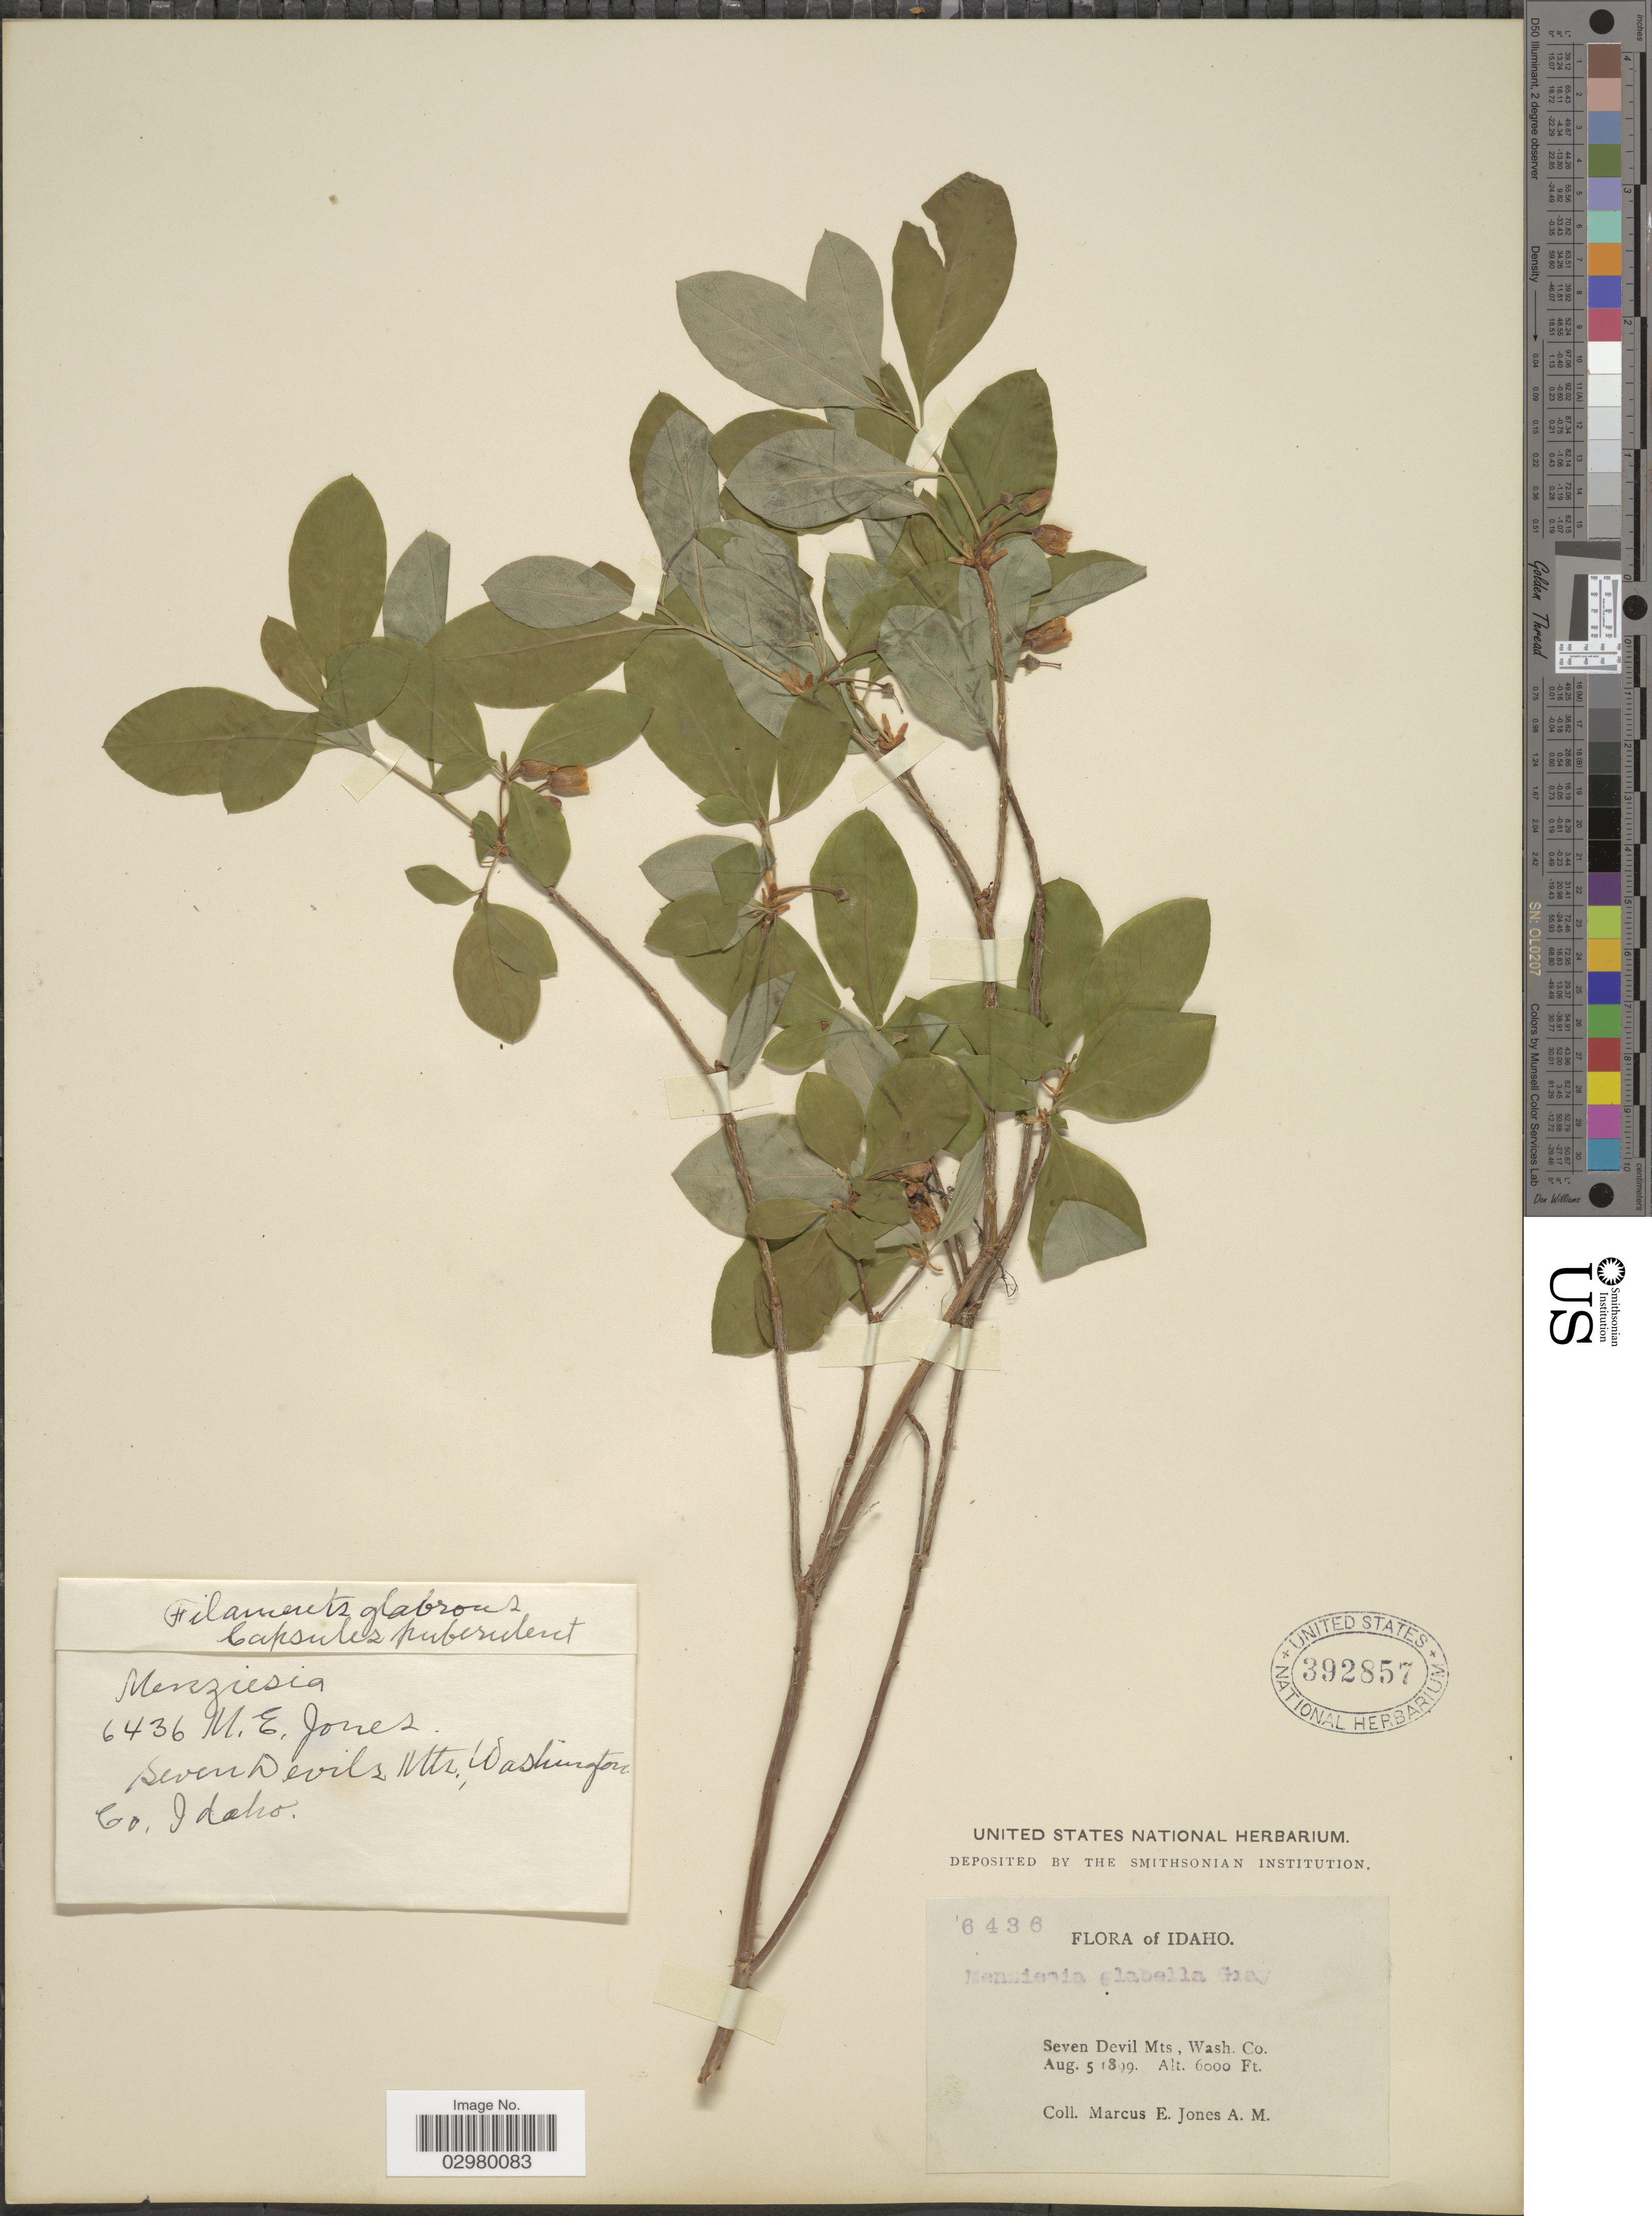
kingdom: Plantae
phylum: Tracheophyta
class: Magnoliopsida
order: Ericales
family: Ericaceae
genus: Menziesia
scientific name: Menziesia ferruginea subsp. glabella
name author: (A. Gray) Calder & Roy L. Taylor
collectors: M. E. Jones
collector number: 6436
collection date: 1899-08-05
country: United States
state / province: Idaho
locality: Seven Devil Mts., Wash Co.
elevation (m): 1829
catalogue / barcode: US 392857